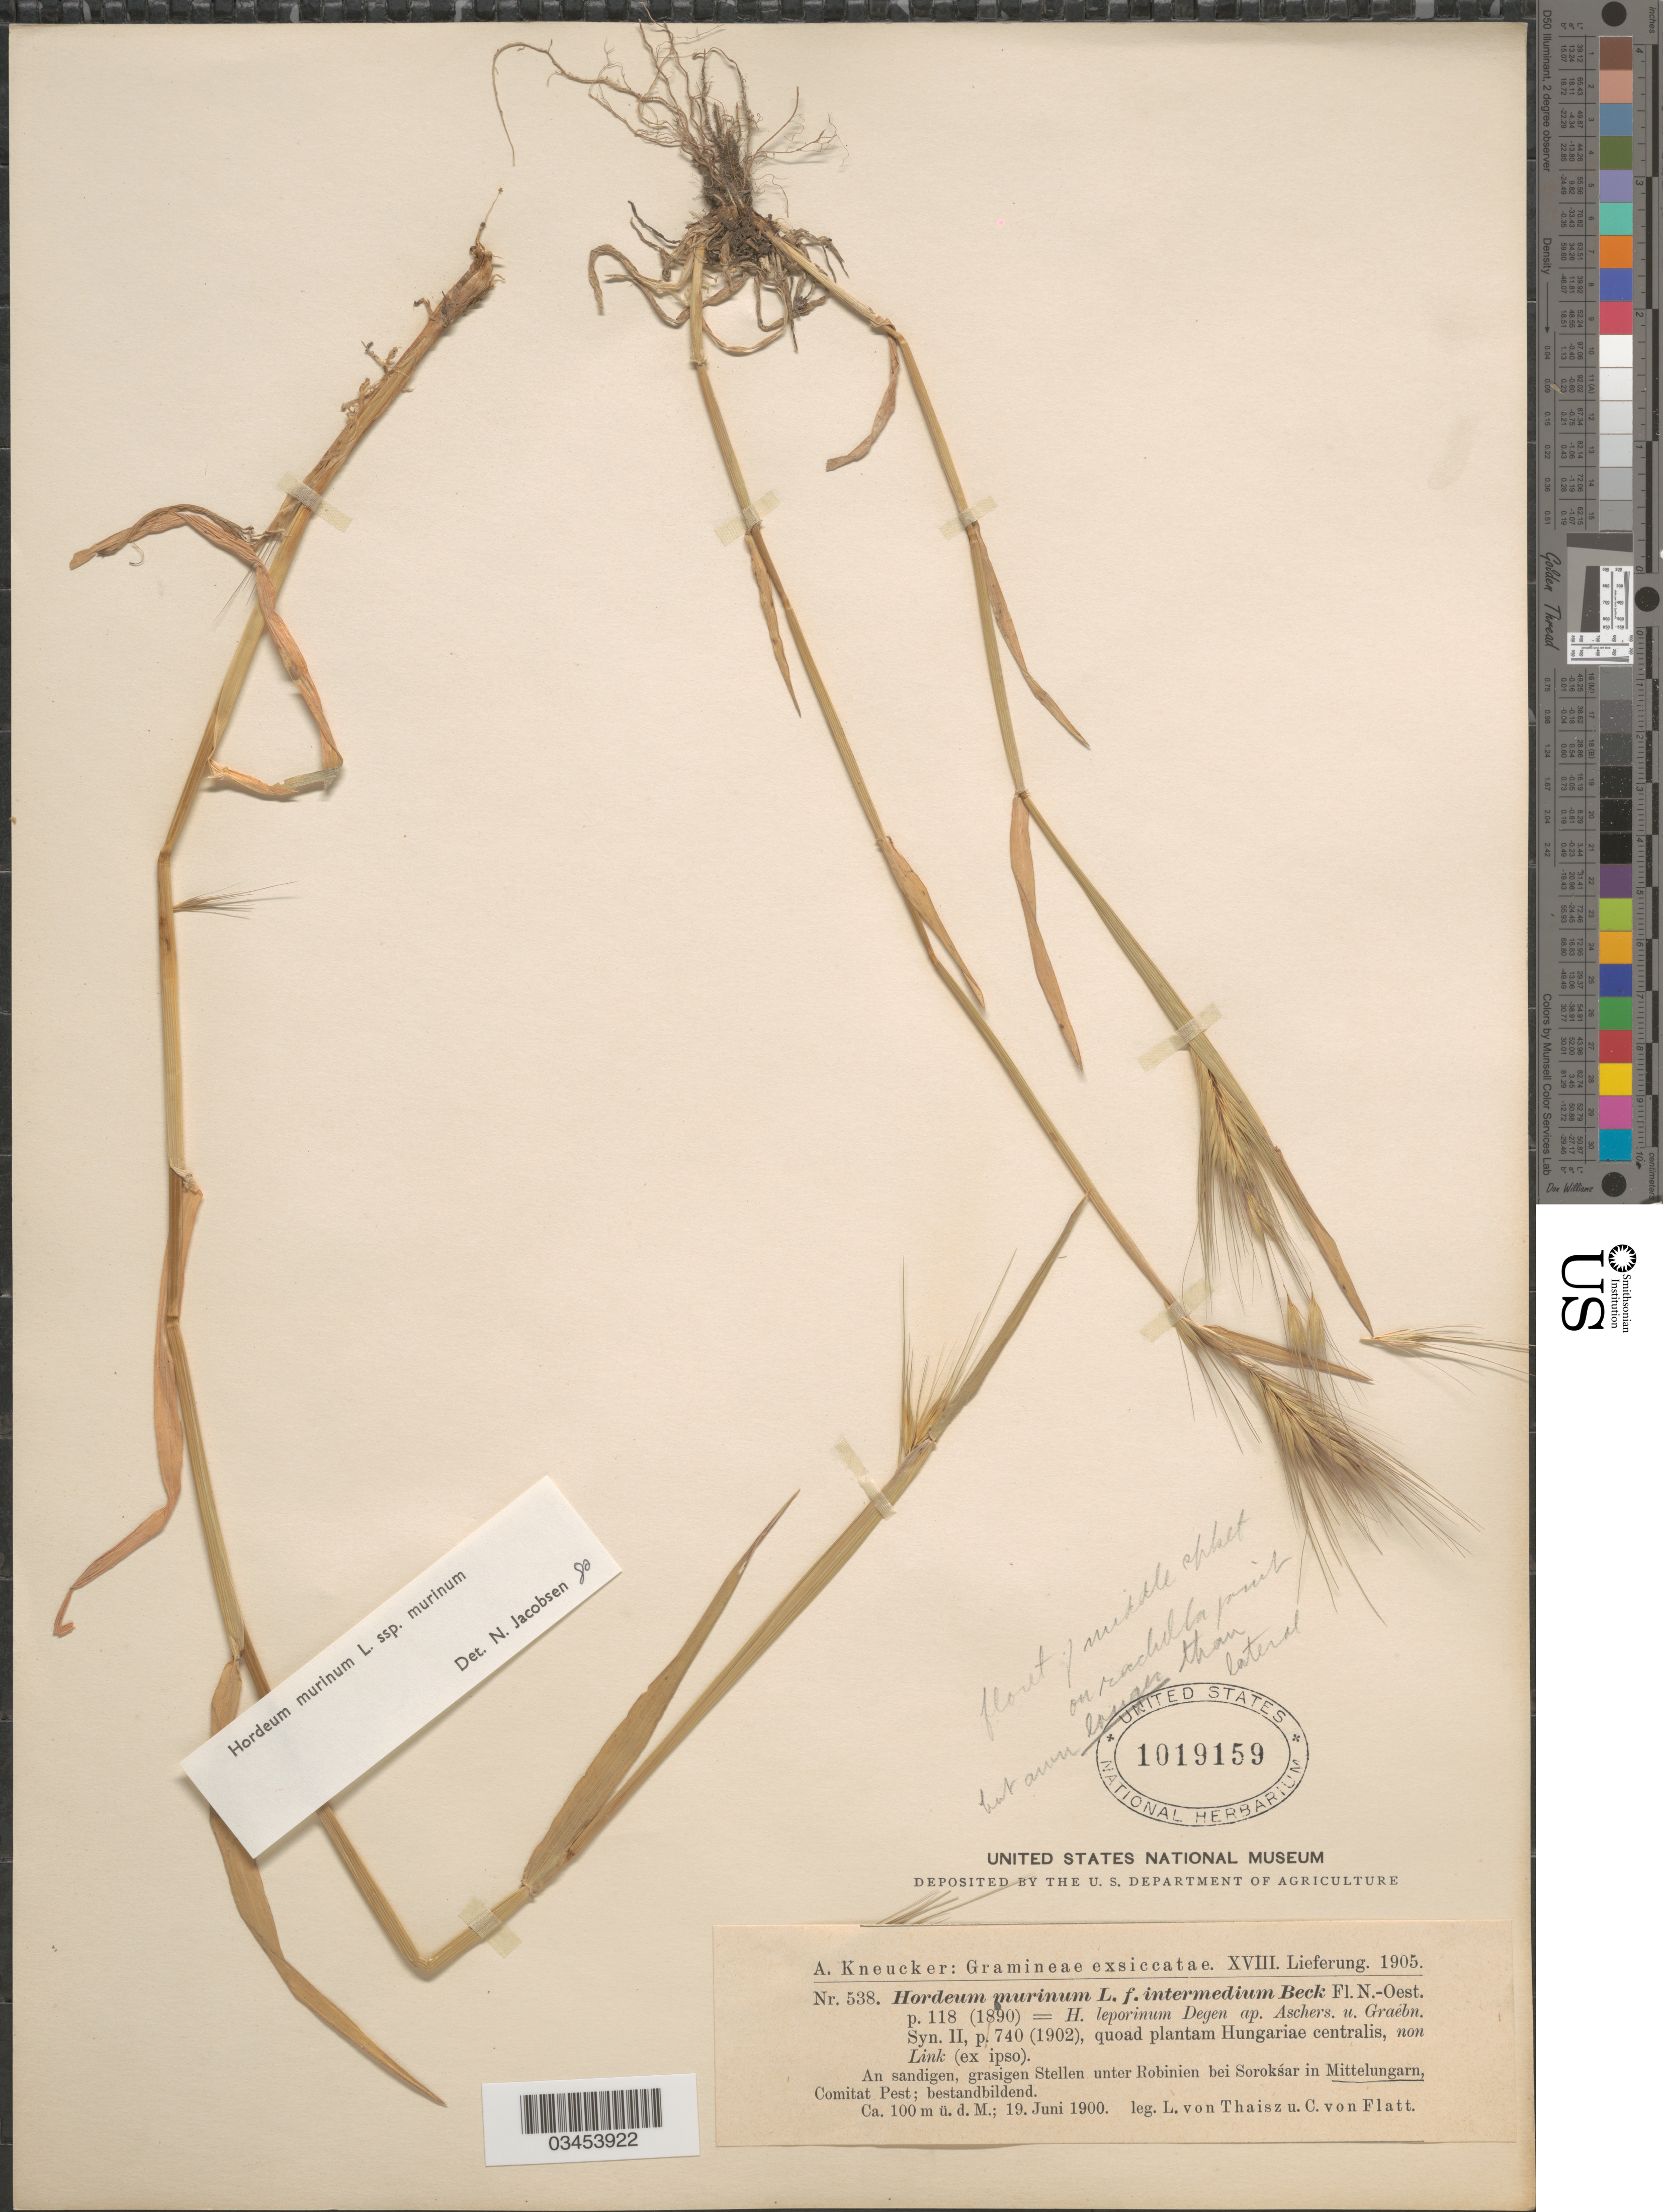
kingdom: Plantae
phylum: Tracheophyta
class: Liliopsida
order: Poales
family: Poaceae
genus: Hordeum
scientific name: Hordeum murinum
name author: L.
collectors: L. Thaisz & C. Von Flatt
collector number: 538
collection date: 1900-06-19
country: Hungary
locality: An sandigen, grasigen Stellen unter Robinien bei Sorokśar in Mittelungarn, Comitat Pest; bestandbildend.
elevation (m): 100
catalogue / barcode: US 1019159